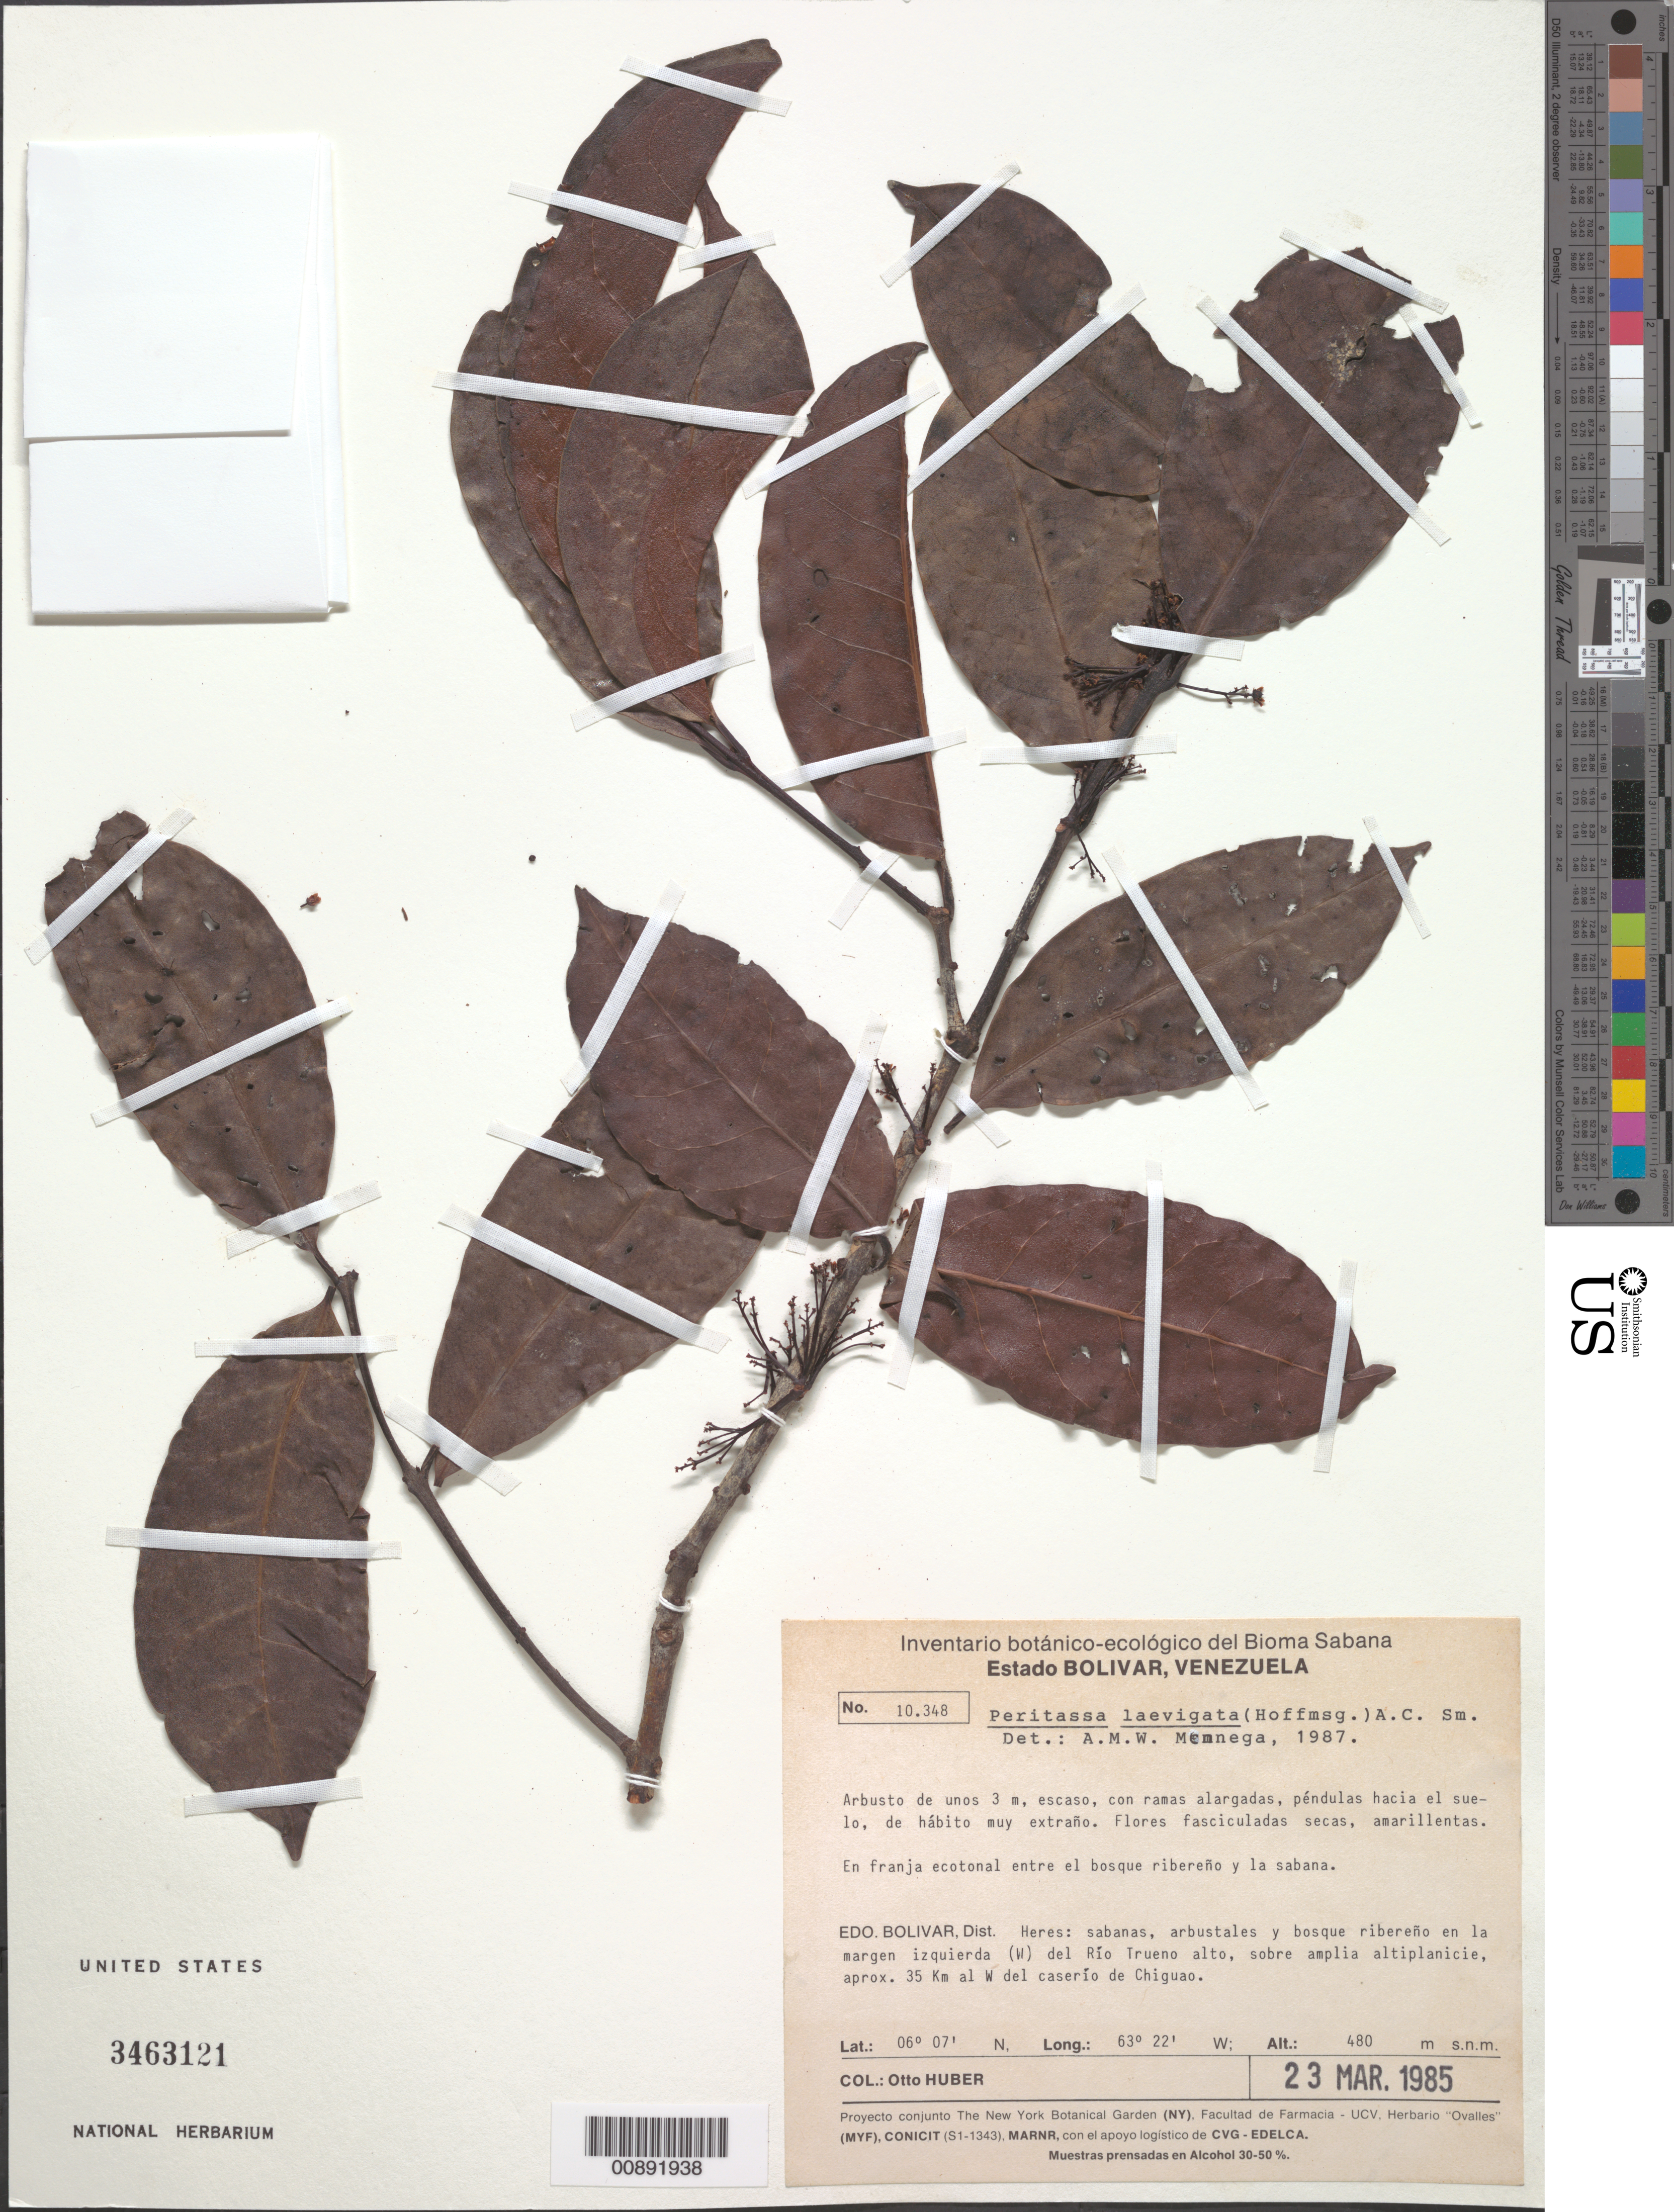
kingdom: Plantae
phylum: Tracheophyta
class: Magnoliopsida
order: Celastrales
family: Celastraceae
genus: Peritassa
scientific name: Peritassa laevigata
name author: (Hoffmanns. ex Link) A.C. Sm.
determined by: Mennega, A. M. W.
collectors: O. Huber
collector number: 10348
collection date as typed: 23-Mar-85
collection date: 1985-03-23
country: Venezuela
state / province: Bolívar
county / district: Heres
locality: Río Trueno, 35 km W del caserío de Chiguao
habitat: Franja ecotonal entre el bosque ribereno y la sabana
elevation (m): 480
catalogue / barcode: US 3463121